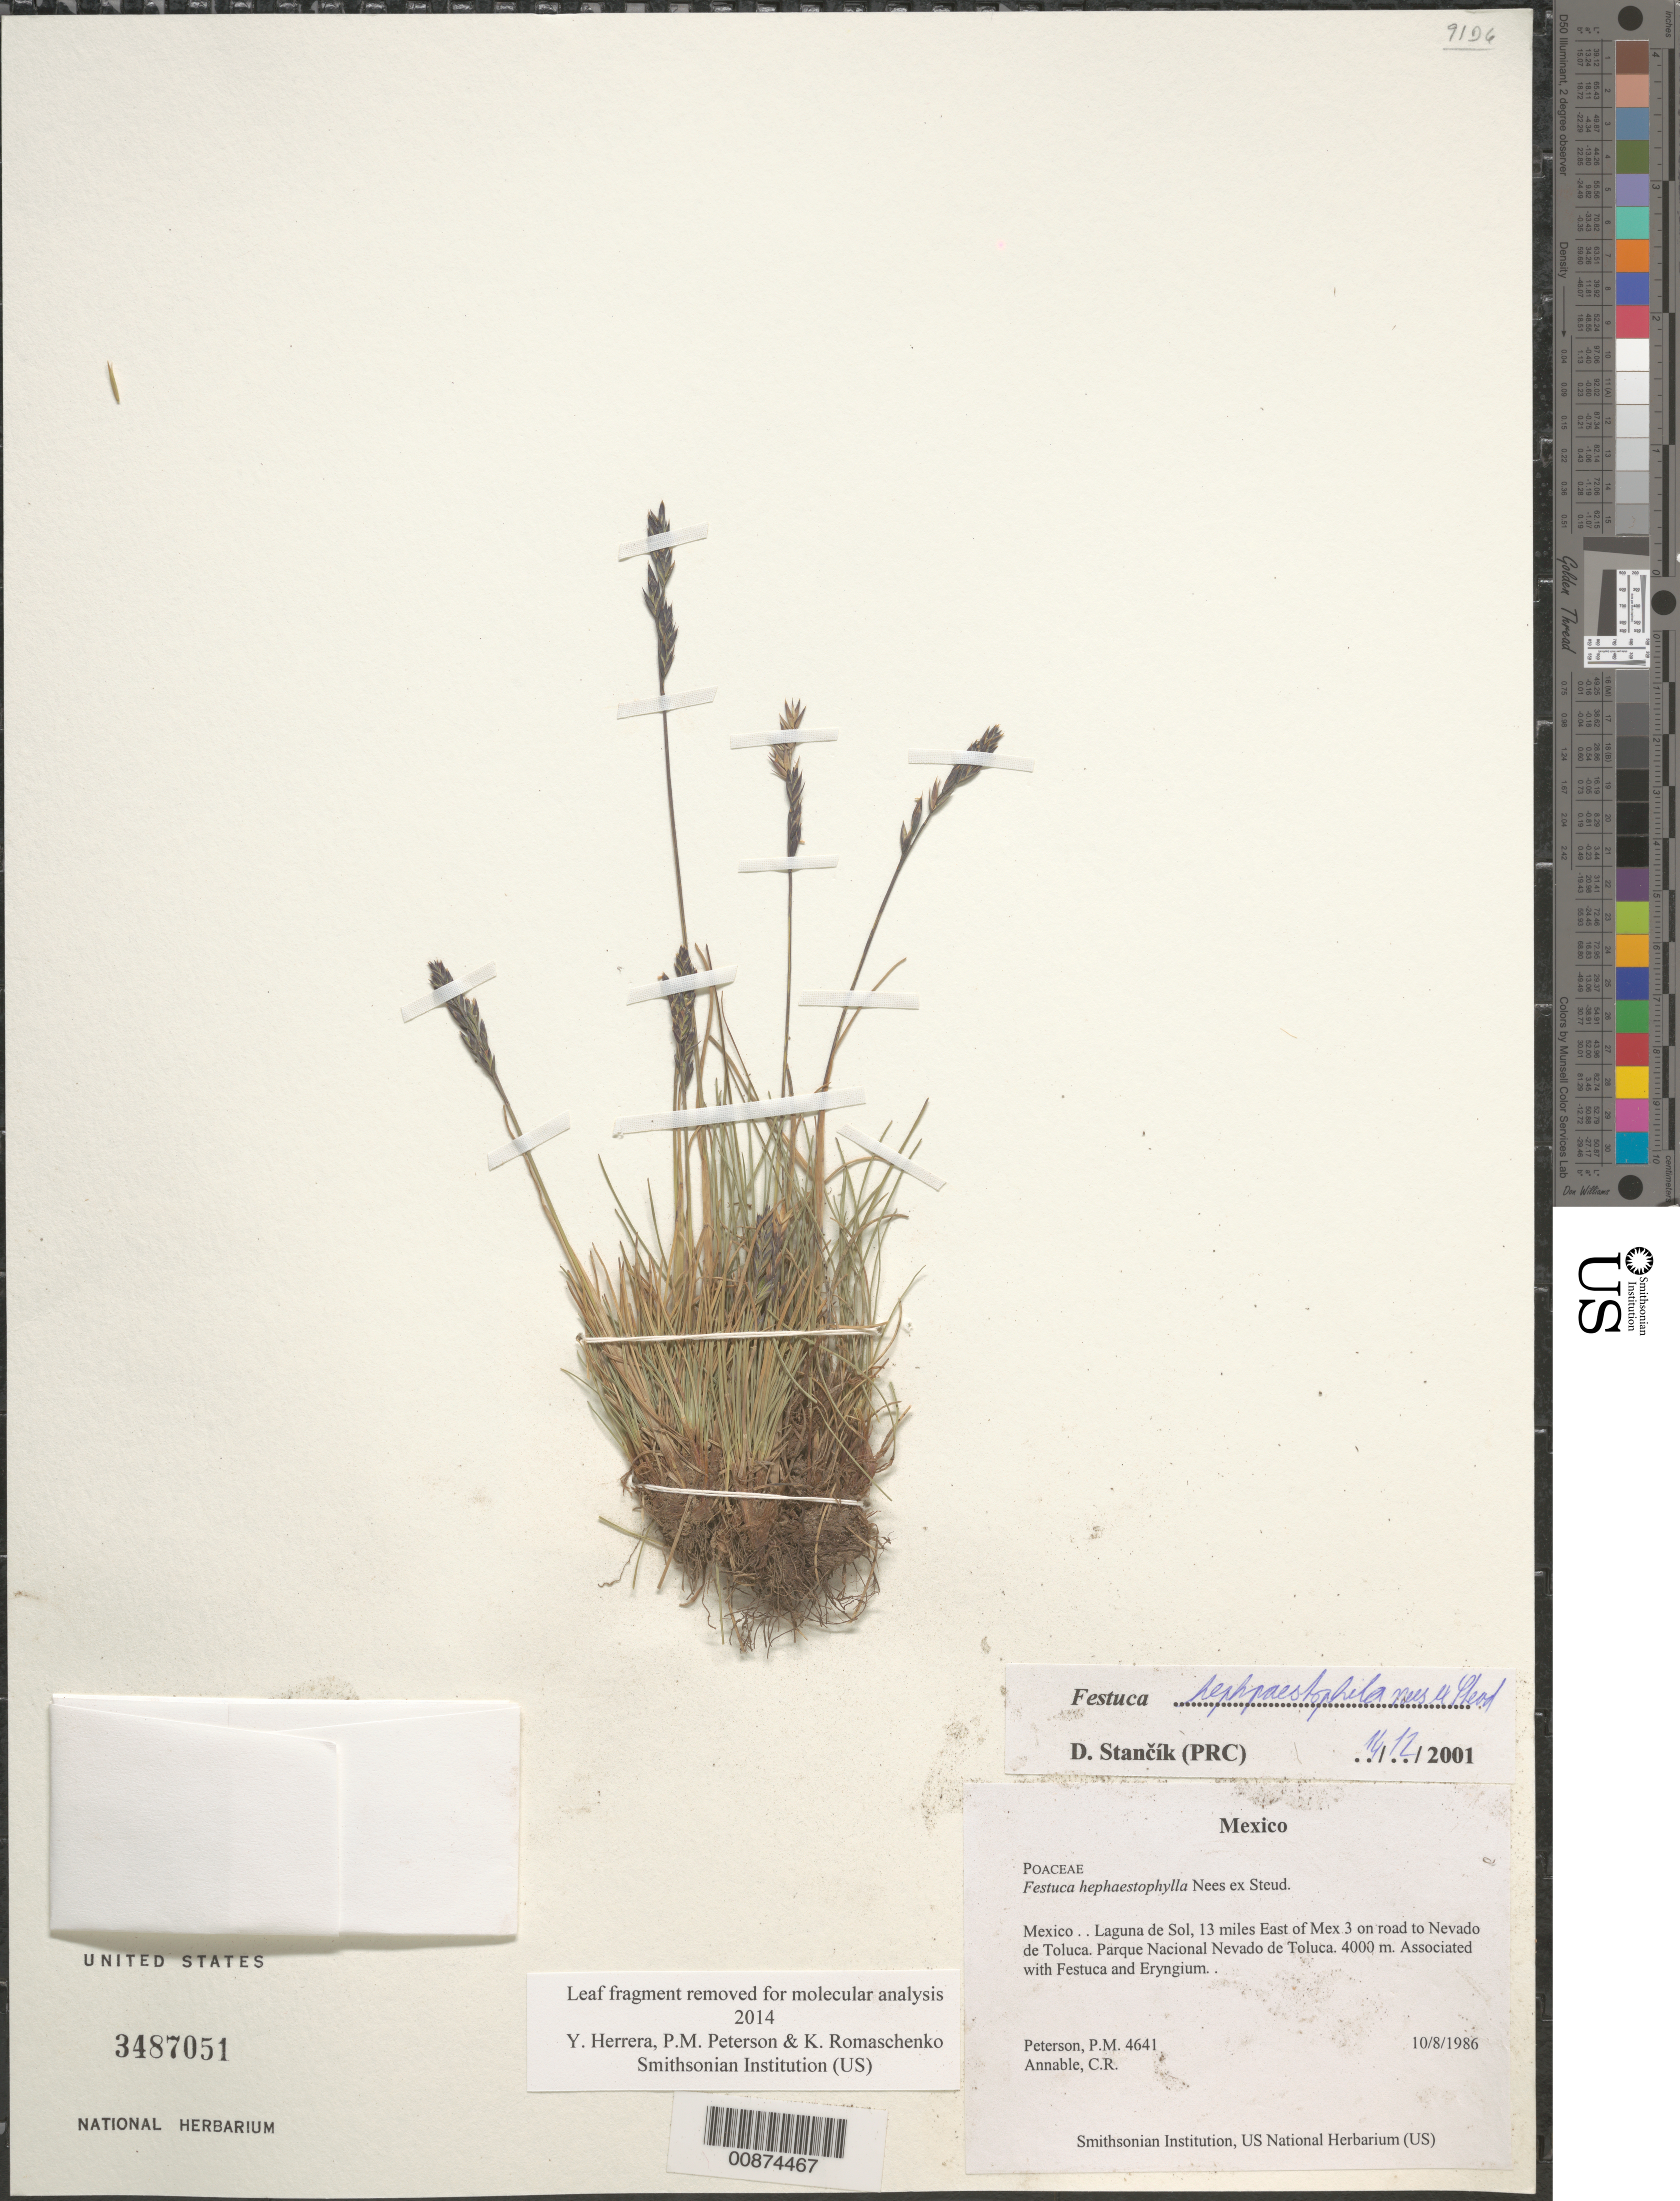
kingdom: Plantae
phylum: Tracheophyta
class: Liliopsida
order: Poales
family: Poaceae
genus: Festuca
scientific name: Festuca hephaestophila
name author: Nees ex Steud.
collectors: P. M. Peterson & C. R. Annable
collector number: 04641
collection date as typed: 08 Oct 1986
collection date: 1986-10-08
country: Mexico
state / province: México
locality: Laguna de Sol, 13 miles East of Mex 3 on road to Nevado de Toluca. Parque Nacional Nevado de Toluca.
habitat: Associated with Festuca and Eryngium.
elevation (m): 4000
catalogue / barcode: US 3487051